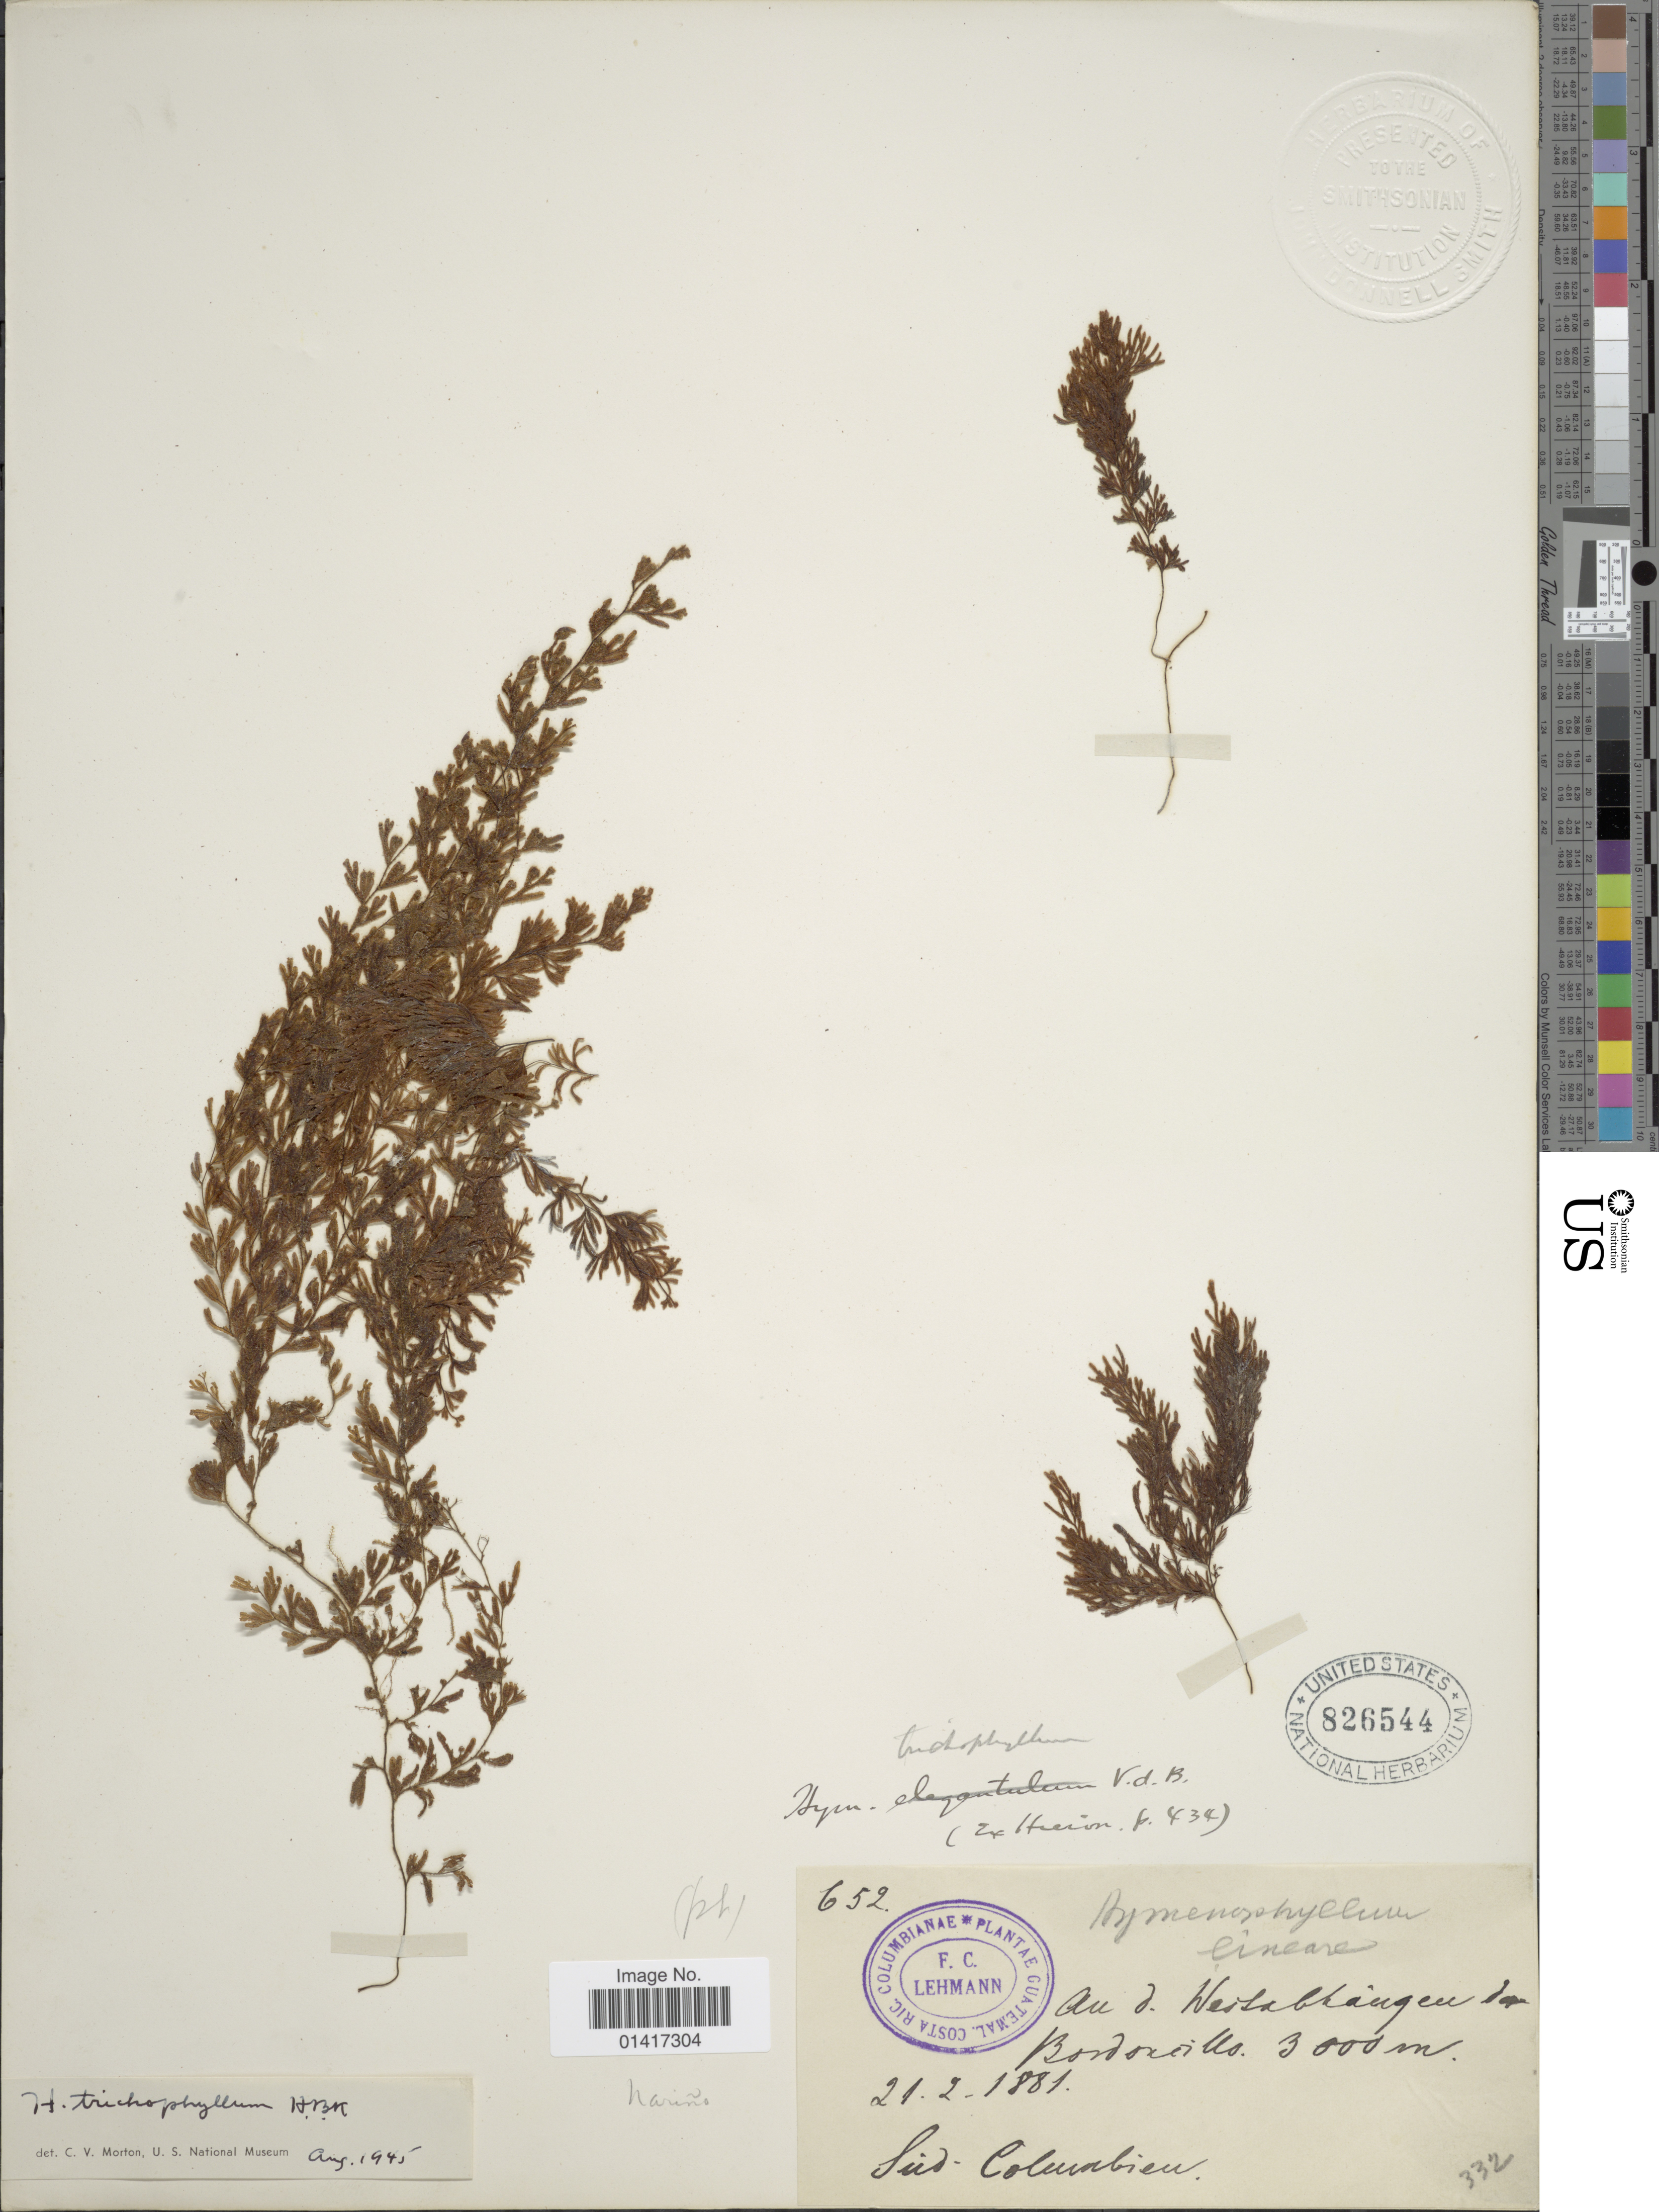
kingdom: Plantae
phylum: Tracheophyta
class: Polypodiopsida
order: Hymenophyllales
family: Hymenophyllaceae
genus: Hymenophyllum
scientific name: Hymenophyllum trichophyllum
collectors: F. C. Lehmann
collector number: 652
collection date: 1881-02-21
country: Colombia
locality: Au de Westablangen au Borduras. Sud Colombien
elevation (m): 3000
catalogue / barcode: US 826544